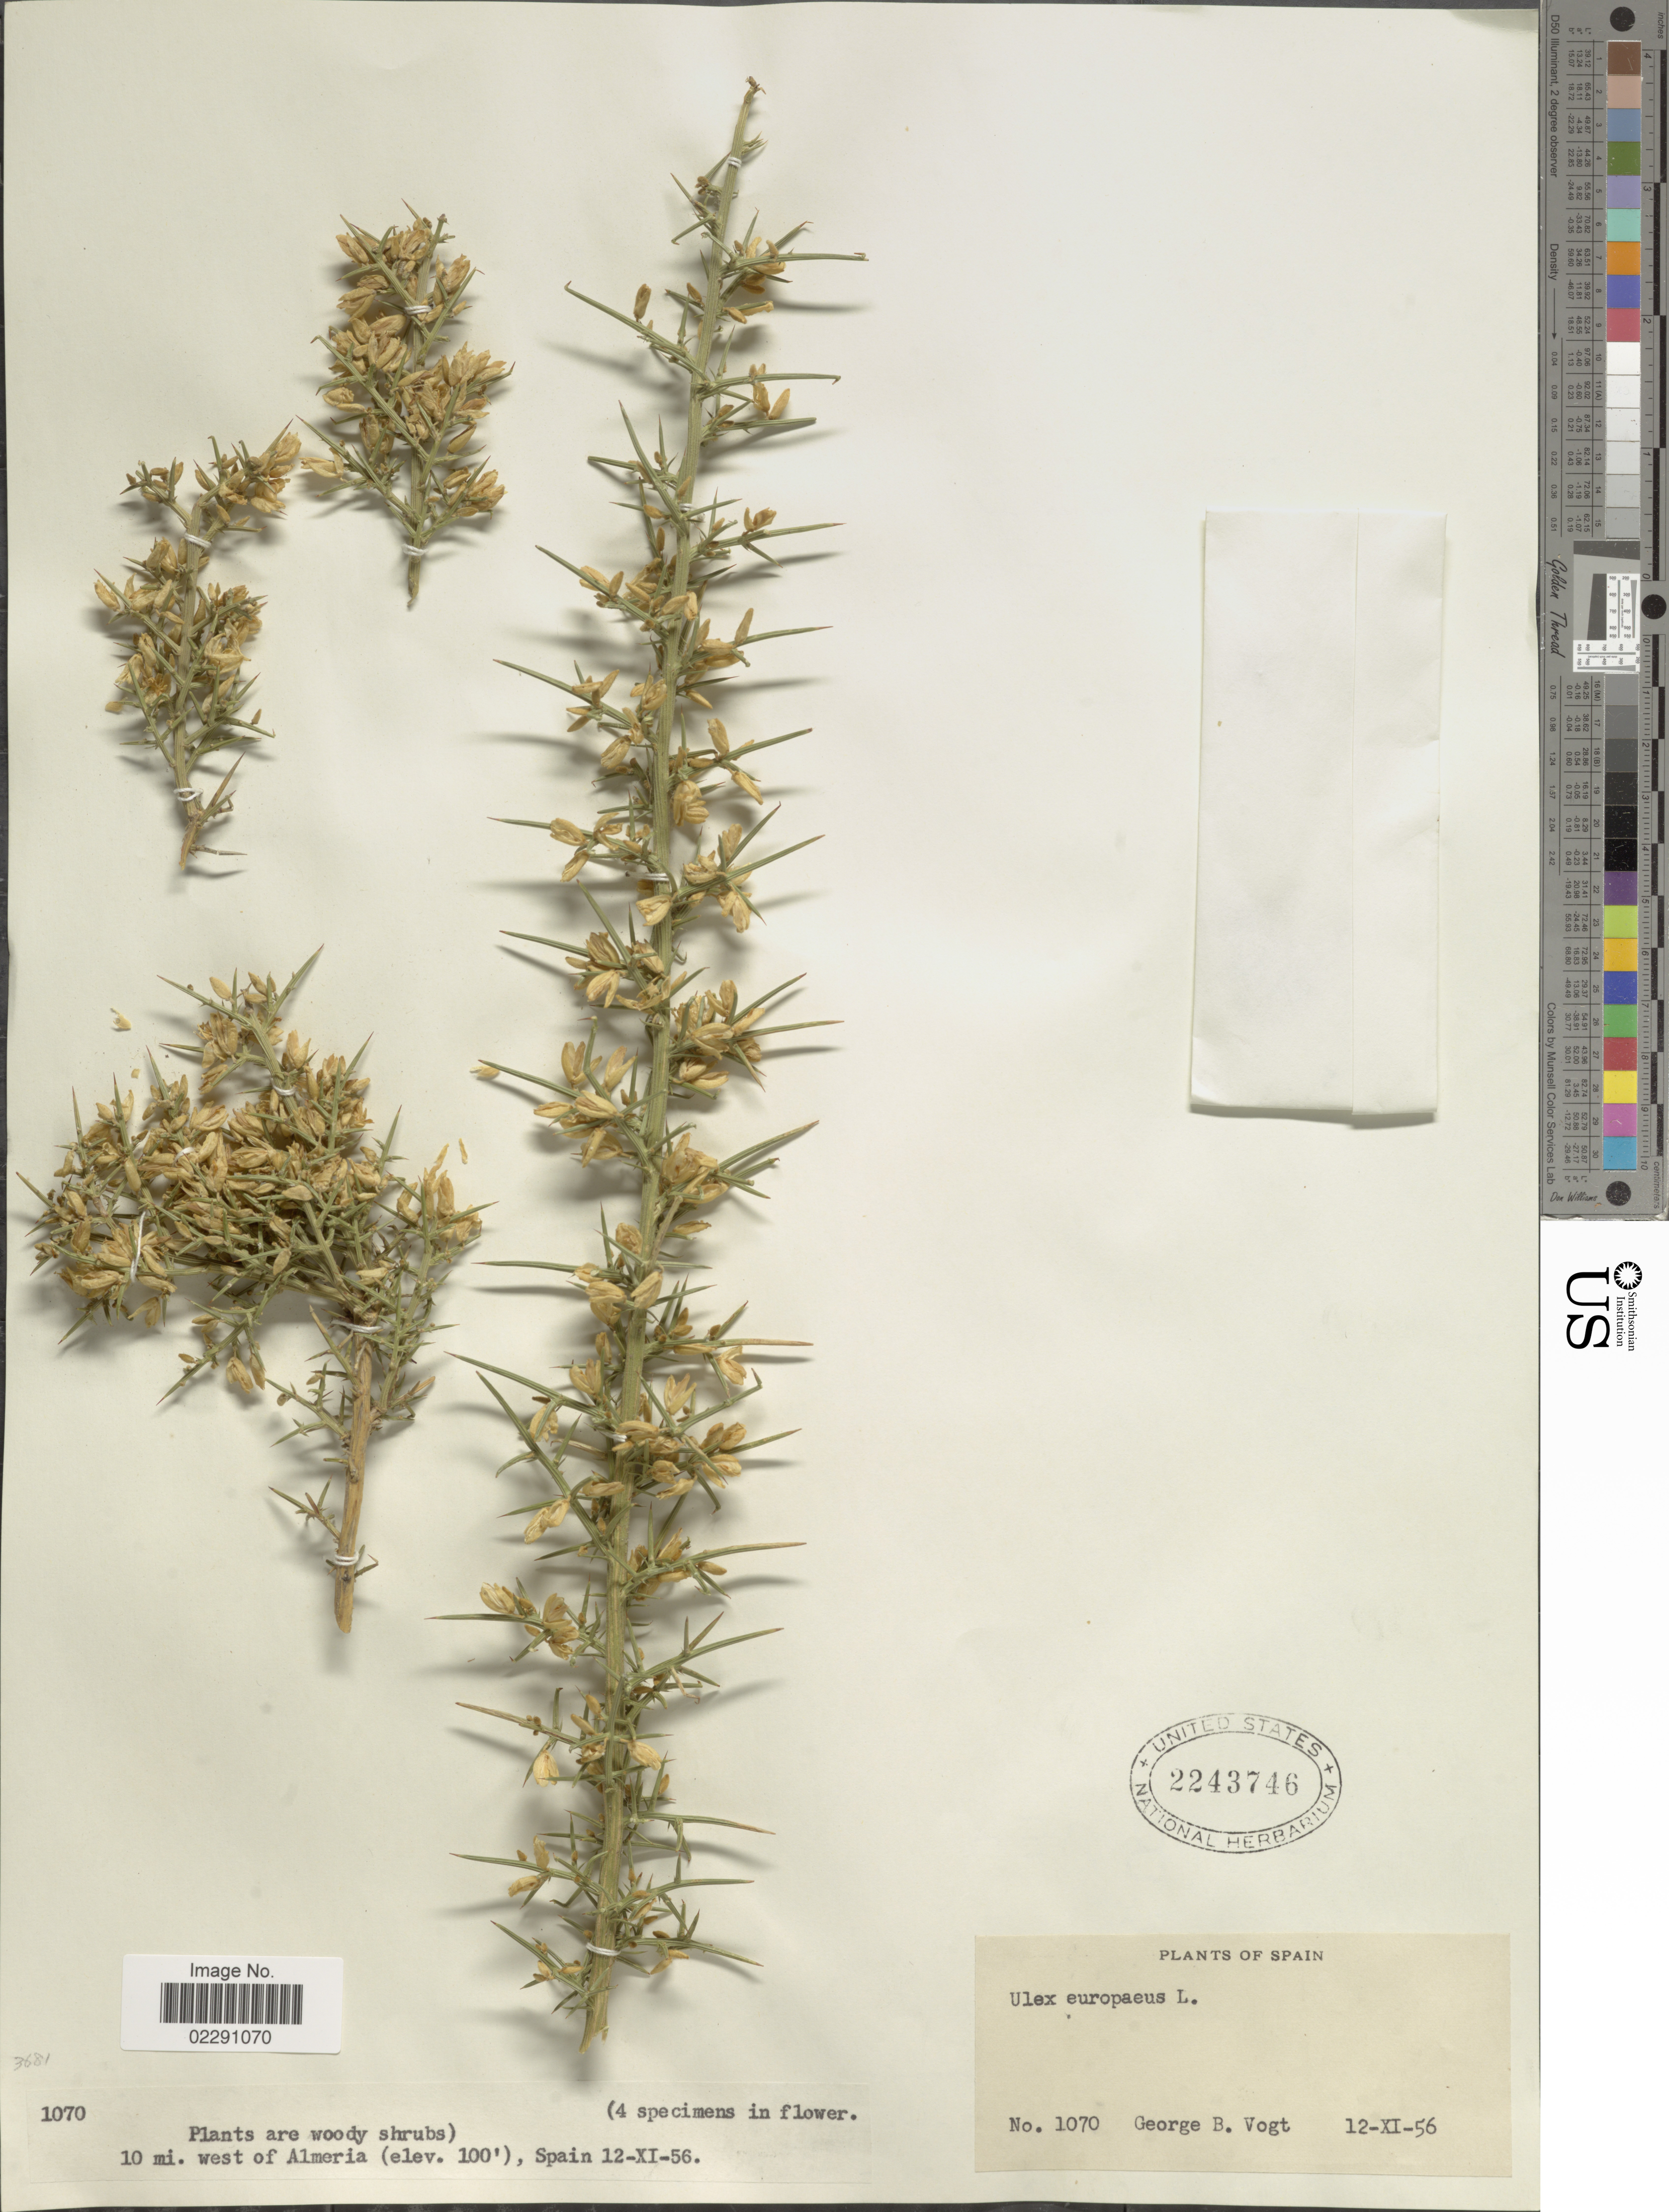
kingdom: Plantae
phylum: Tracheophyta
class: Magnoliopsida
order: Fabales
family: Fabaceae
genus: Ulex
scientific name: Ulex europaeus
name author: L.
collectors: G. B. Vogt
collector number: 1070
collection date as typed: Transcribed d/m/y: 12/11/56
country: Spain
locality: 10 mi west of Almeria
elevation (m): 30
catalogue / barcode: US 2243746